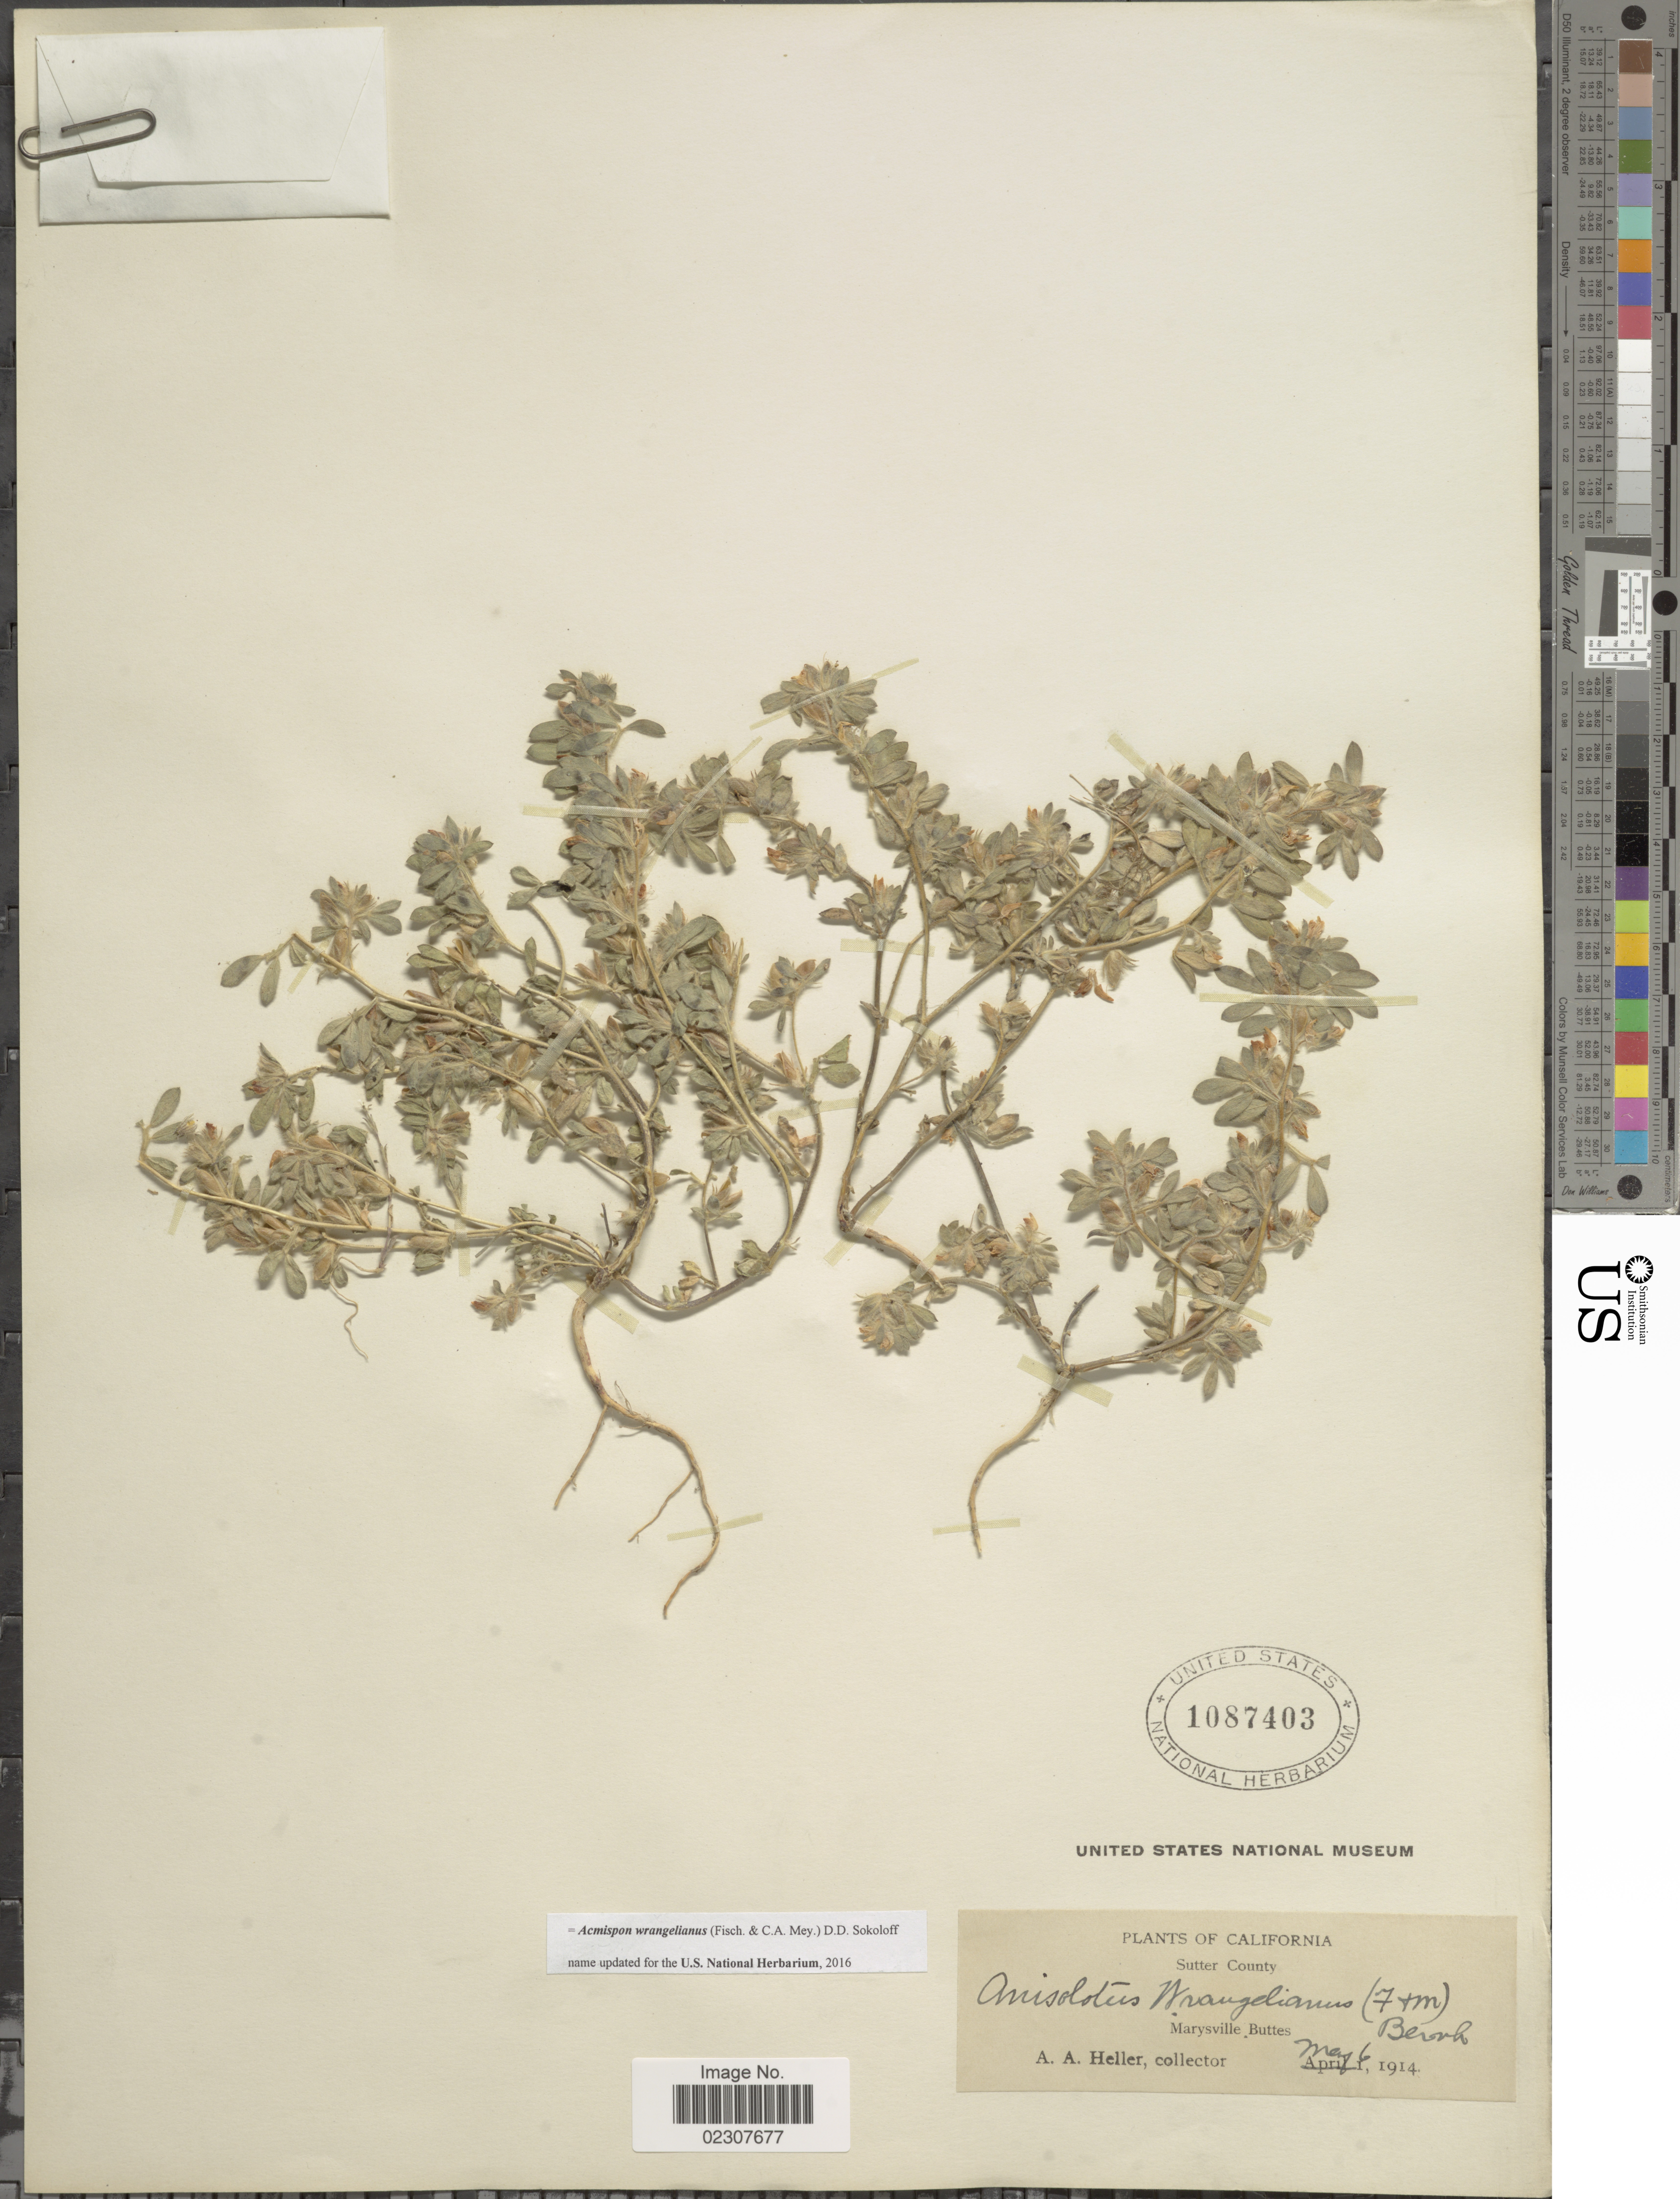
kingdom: Plantae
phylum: Tracheophyta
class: Magnoliopsida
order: Fabales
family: Fabaceae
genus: Acmispon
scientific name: Acmispon wrangelianus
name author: (Fisch. & C.A. Mey.) D.D. Sokoloff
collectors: H. M. Hall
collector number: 2140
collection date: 1901-06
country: United States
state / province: California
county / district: Riverside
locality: The San Jacinto Mountains, Southern California, Santa Rosa Mountain. Dry hillsides of Coyote Canyon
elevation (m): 1524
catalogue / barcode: US 412847